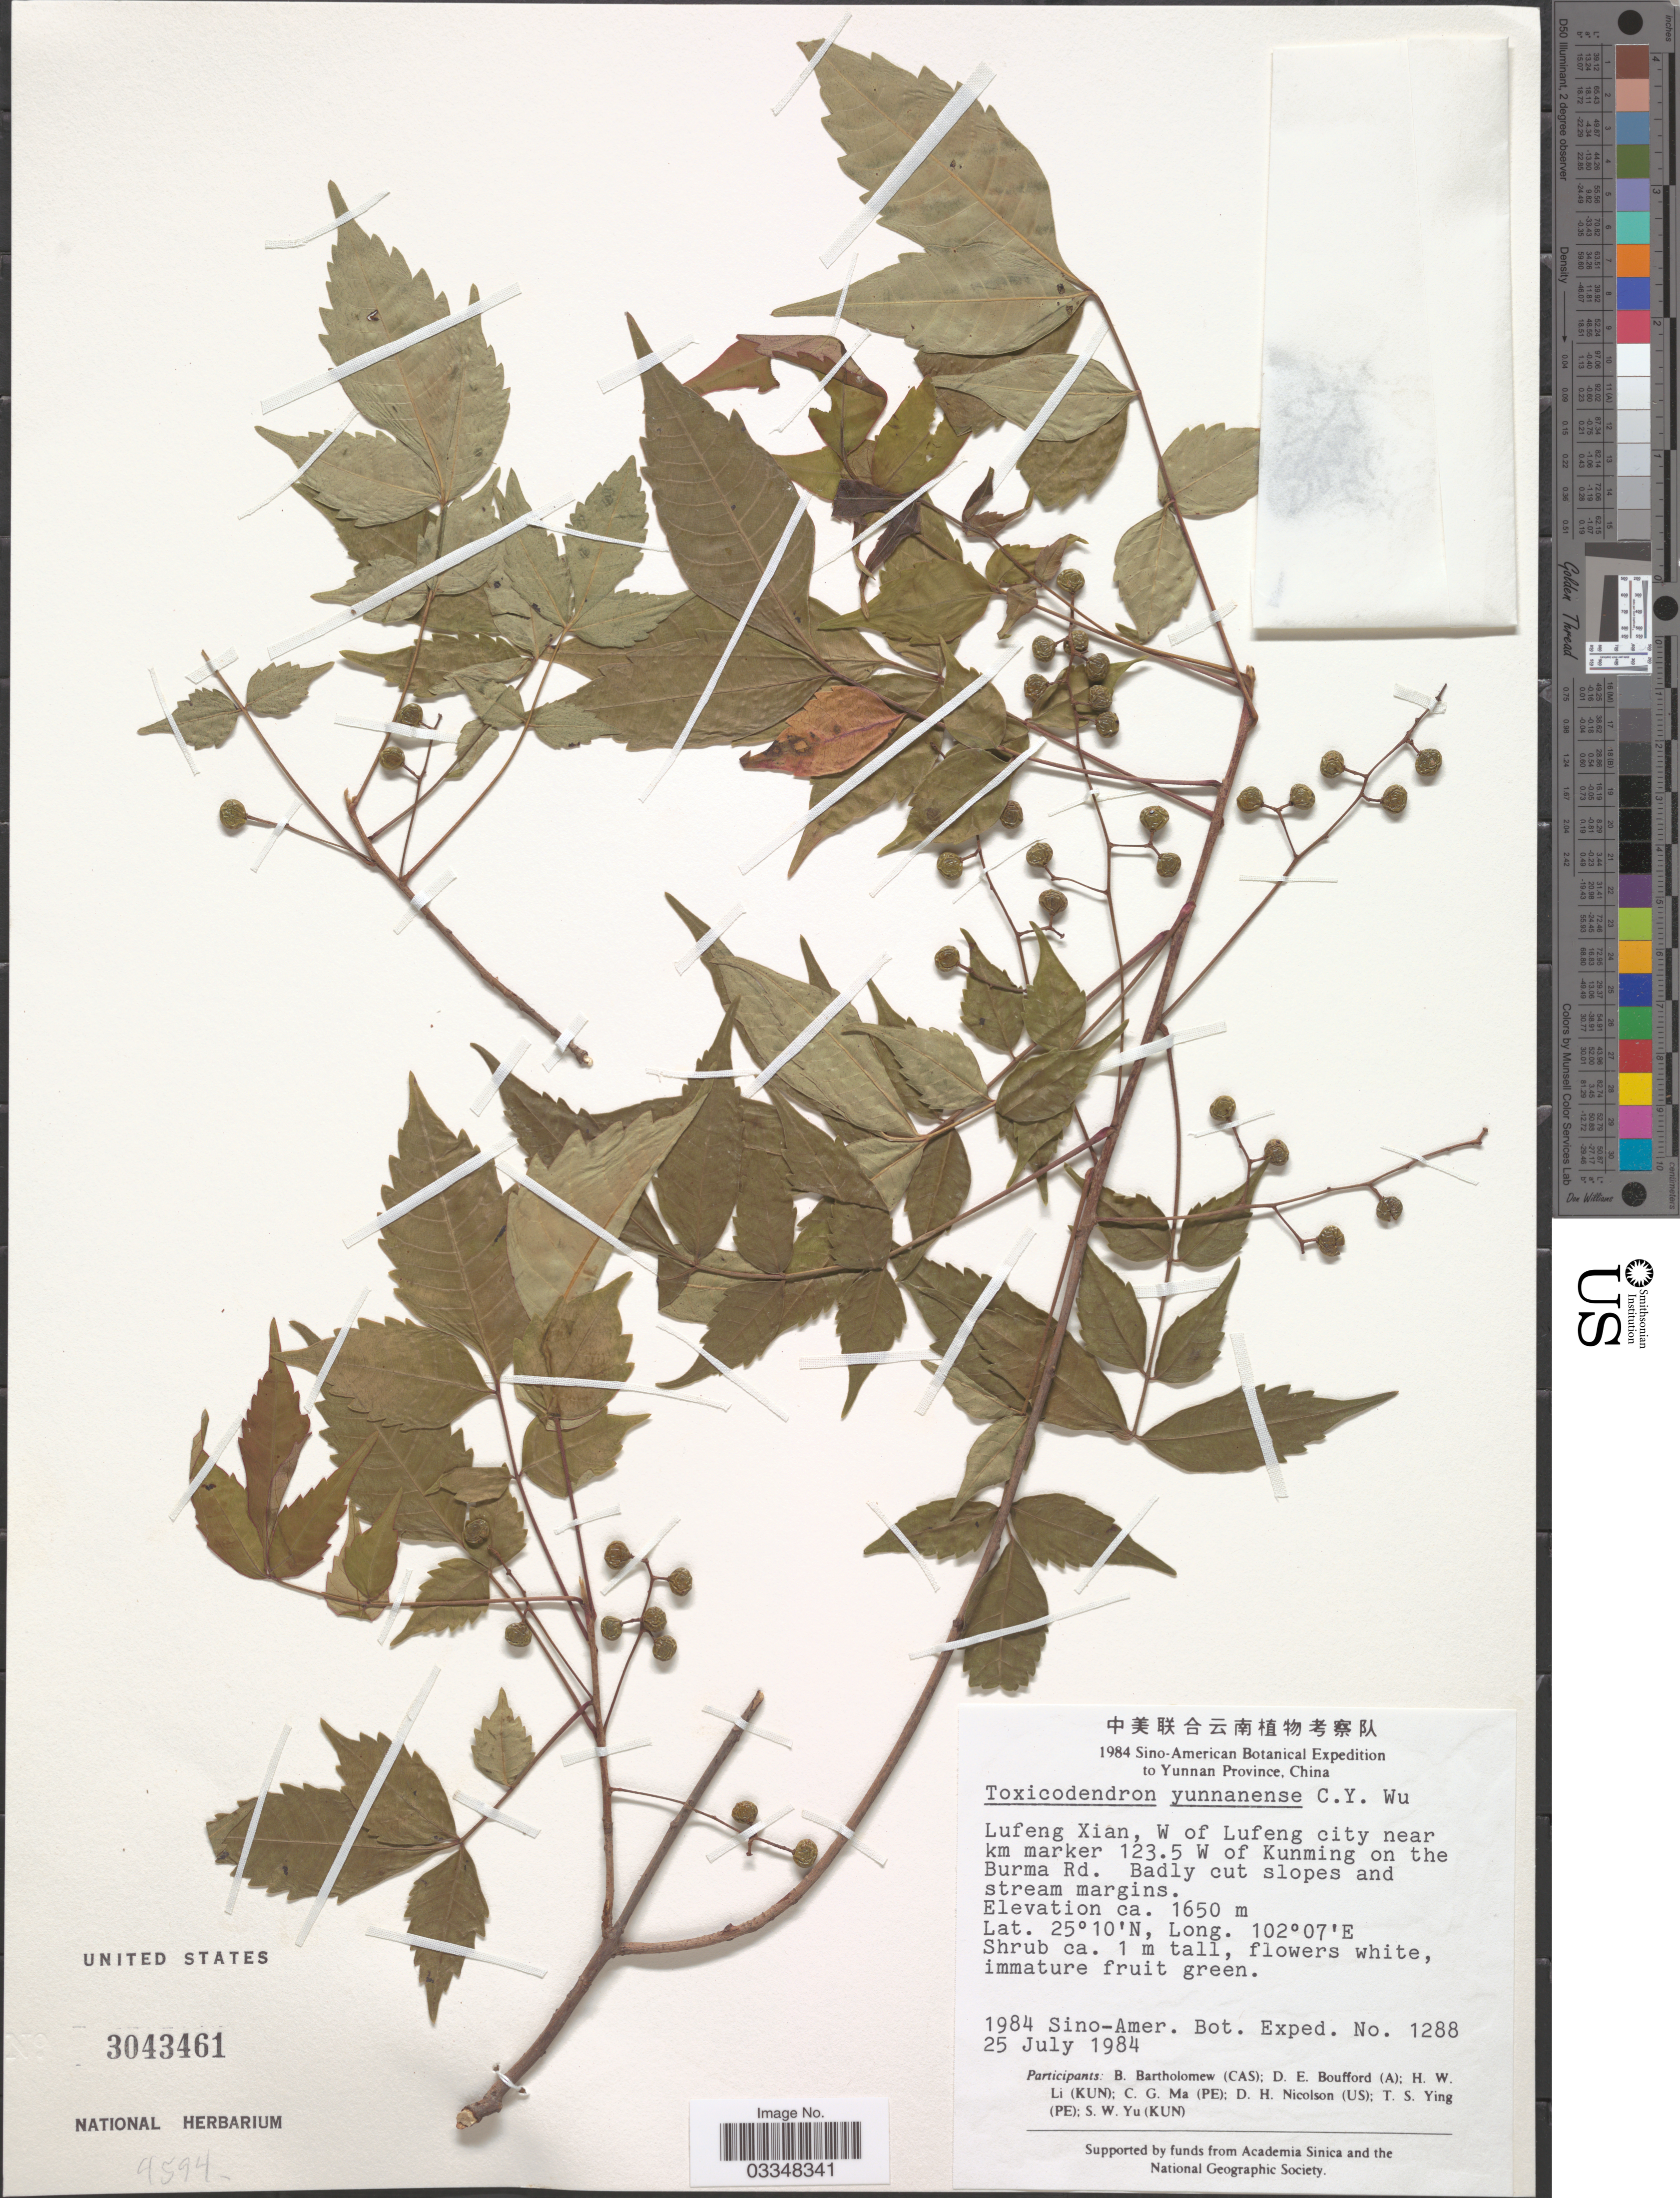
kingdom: Plantae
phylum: Tracheophyta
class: Magnoliopsida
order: Sapindales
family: Anacardiaceae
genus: Toxicodendron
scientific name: Toxicodendron yunnanense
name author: C.Y. Wu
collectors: Sino-Amer. Bot. Exped. 1984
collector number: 1288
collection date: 1984-07-25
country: China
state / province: Yunnan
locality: Lufeng Xian, W of Lufeng city near km marker 123.5 W of Kunming on the Burma Rd.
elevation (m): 1650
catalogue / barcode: US 3043461